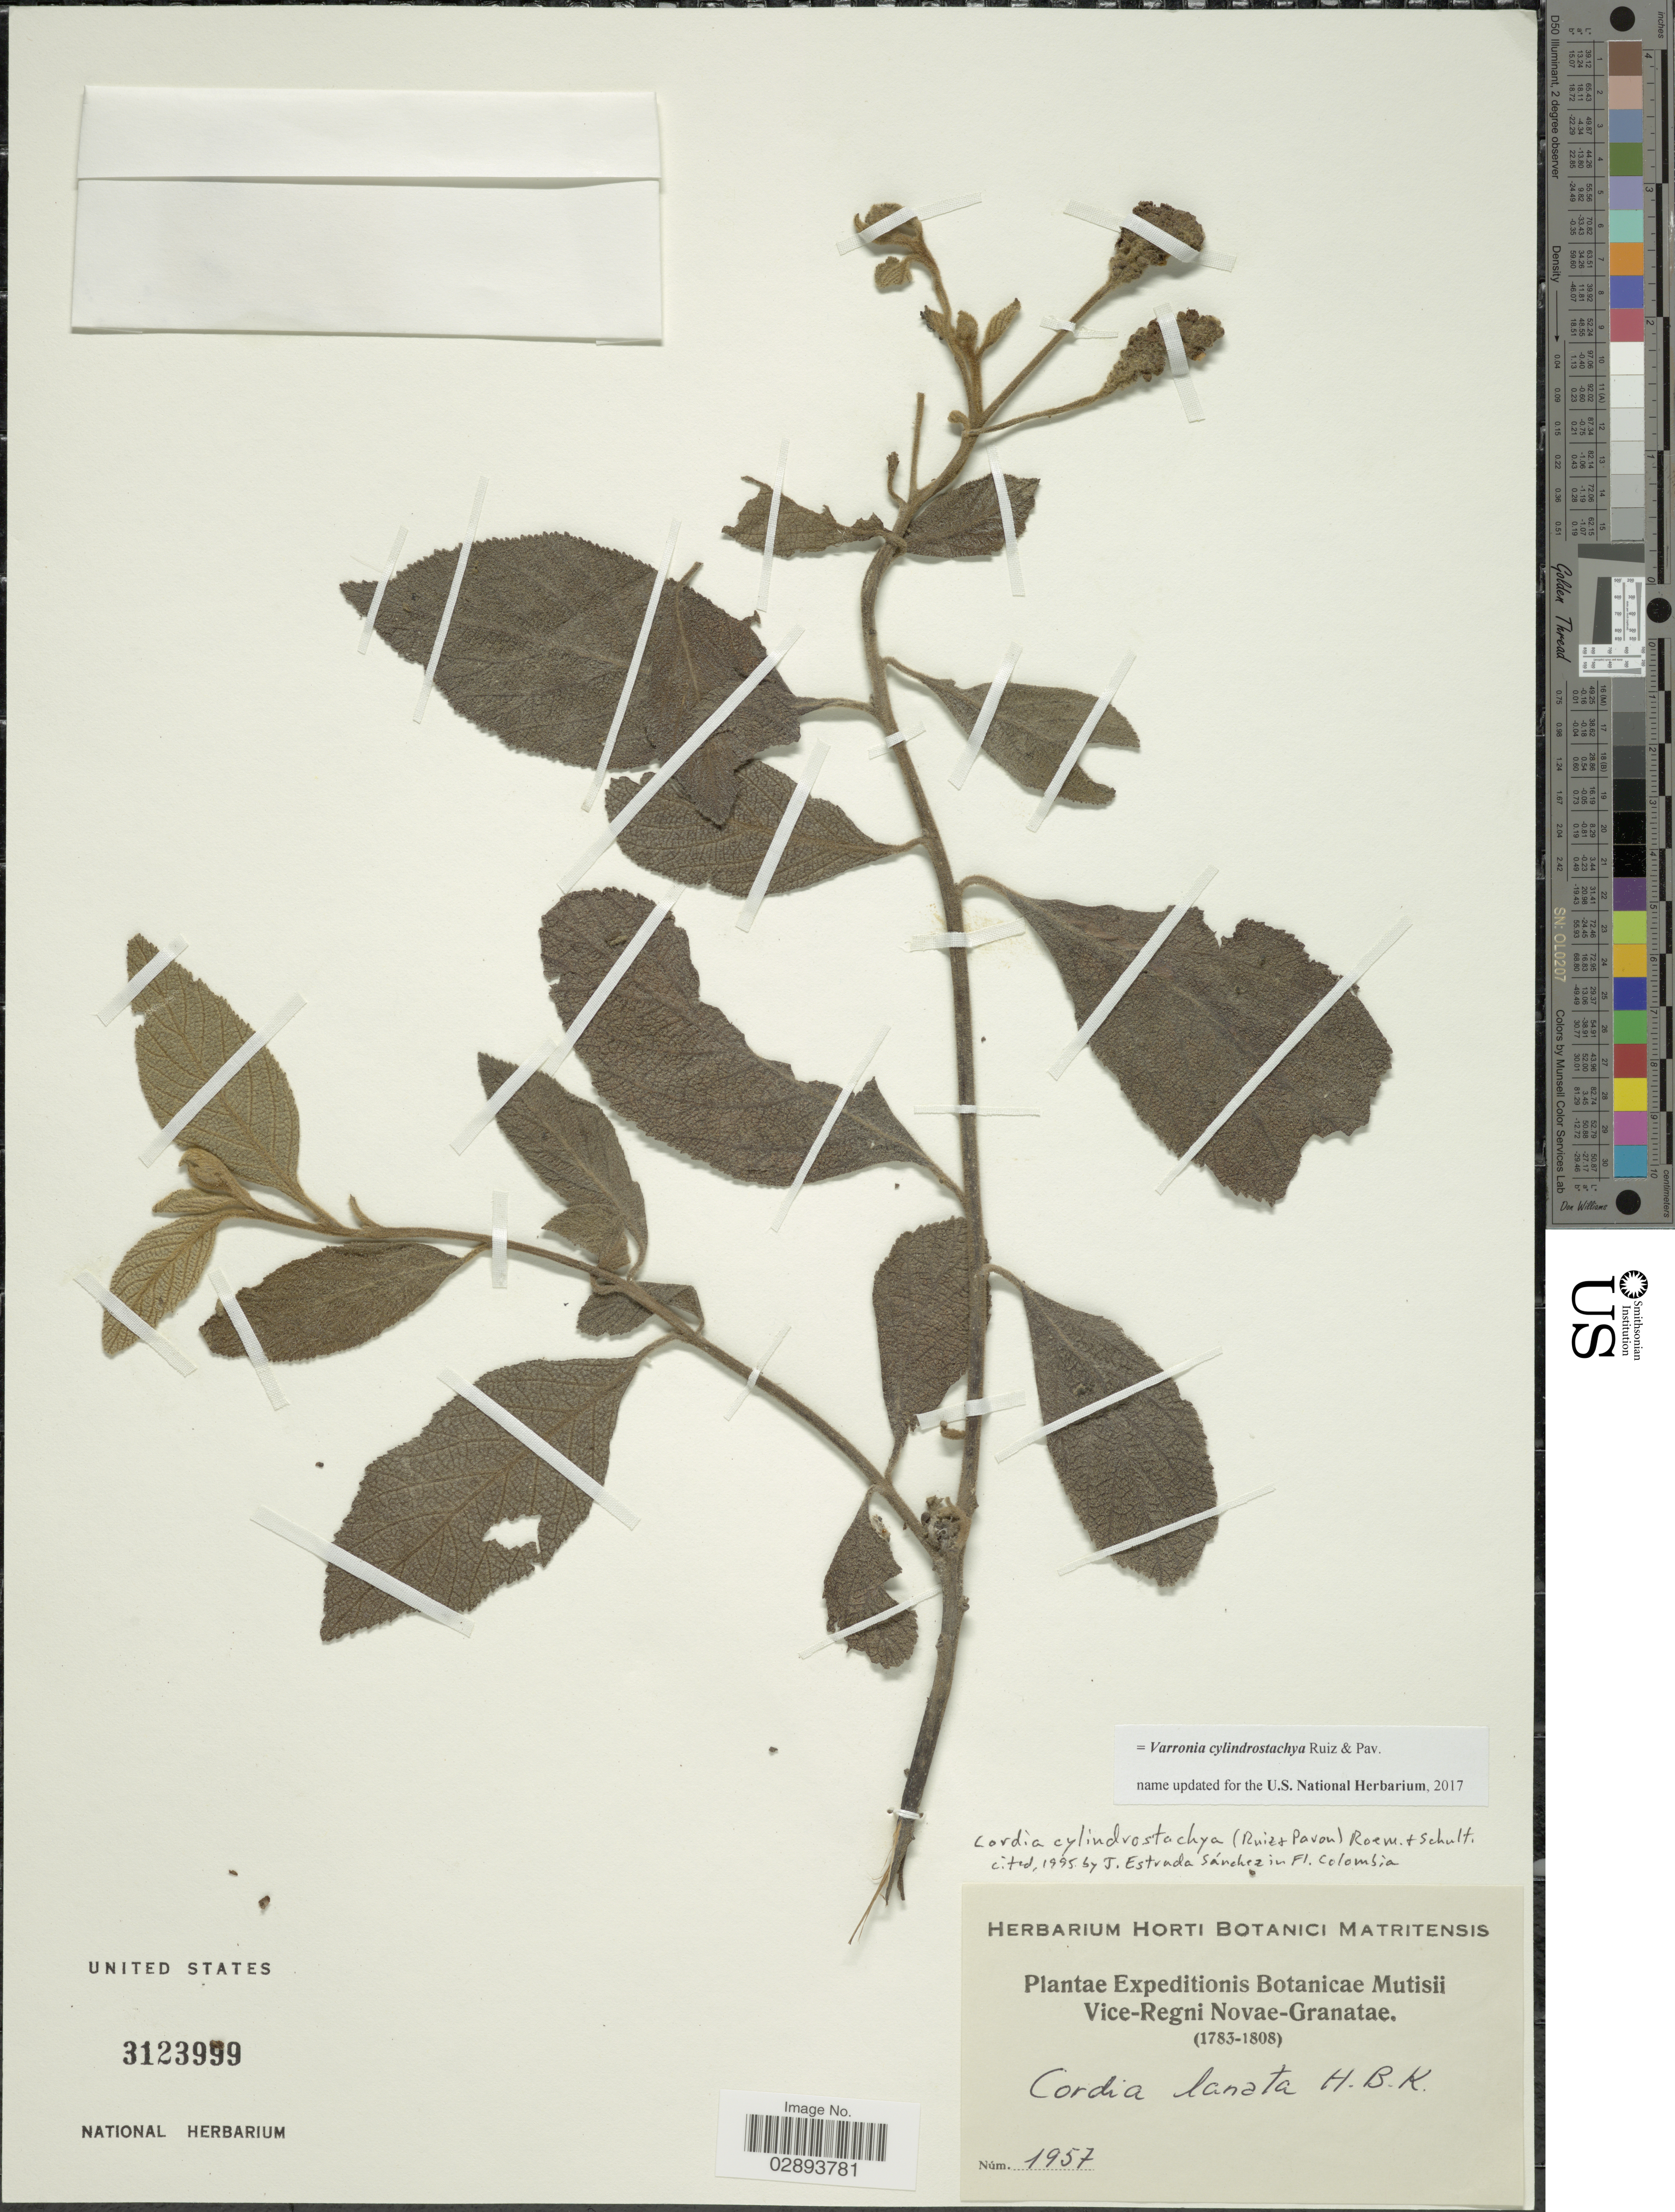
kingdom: Plantae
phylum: Tracheophyta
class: Magnoliopsida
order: Boraginales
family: Cordiaceae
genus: Varronia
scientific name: Varronia cylindrostachya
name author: Ruiz & Pav.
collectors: Mutisii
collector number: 1957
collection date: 1783/1808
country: Colombia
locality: Vice-Regni Novae-Granatae.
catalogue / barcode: US 3123999